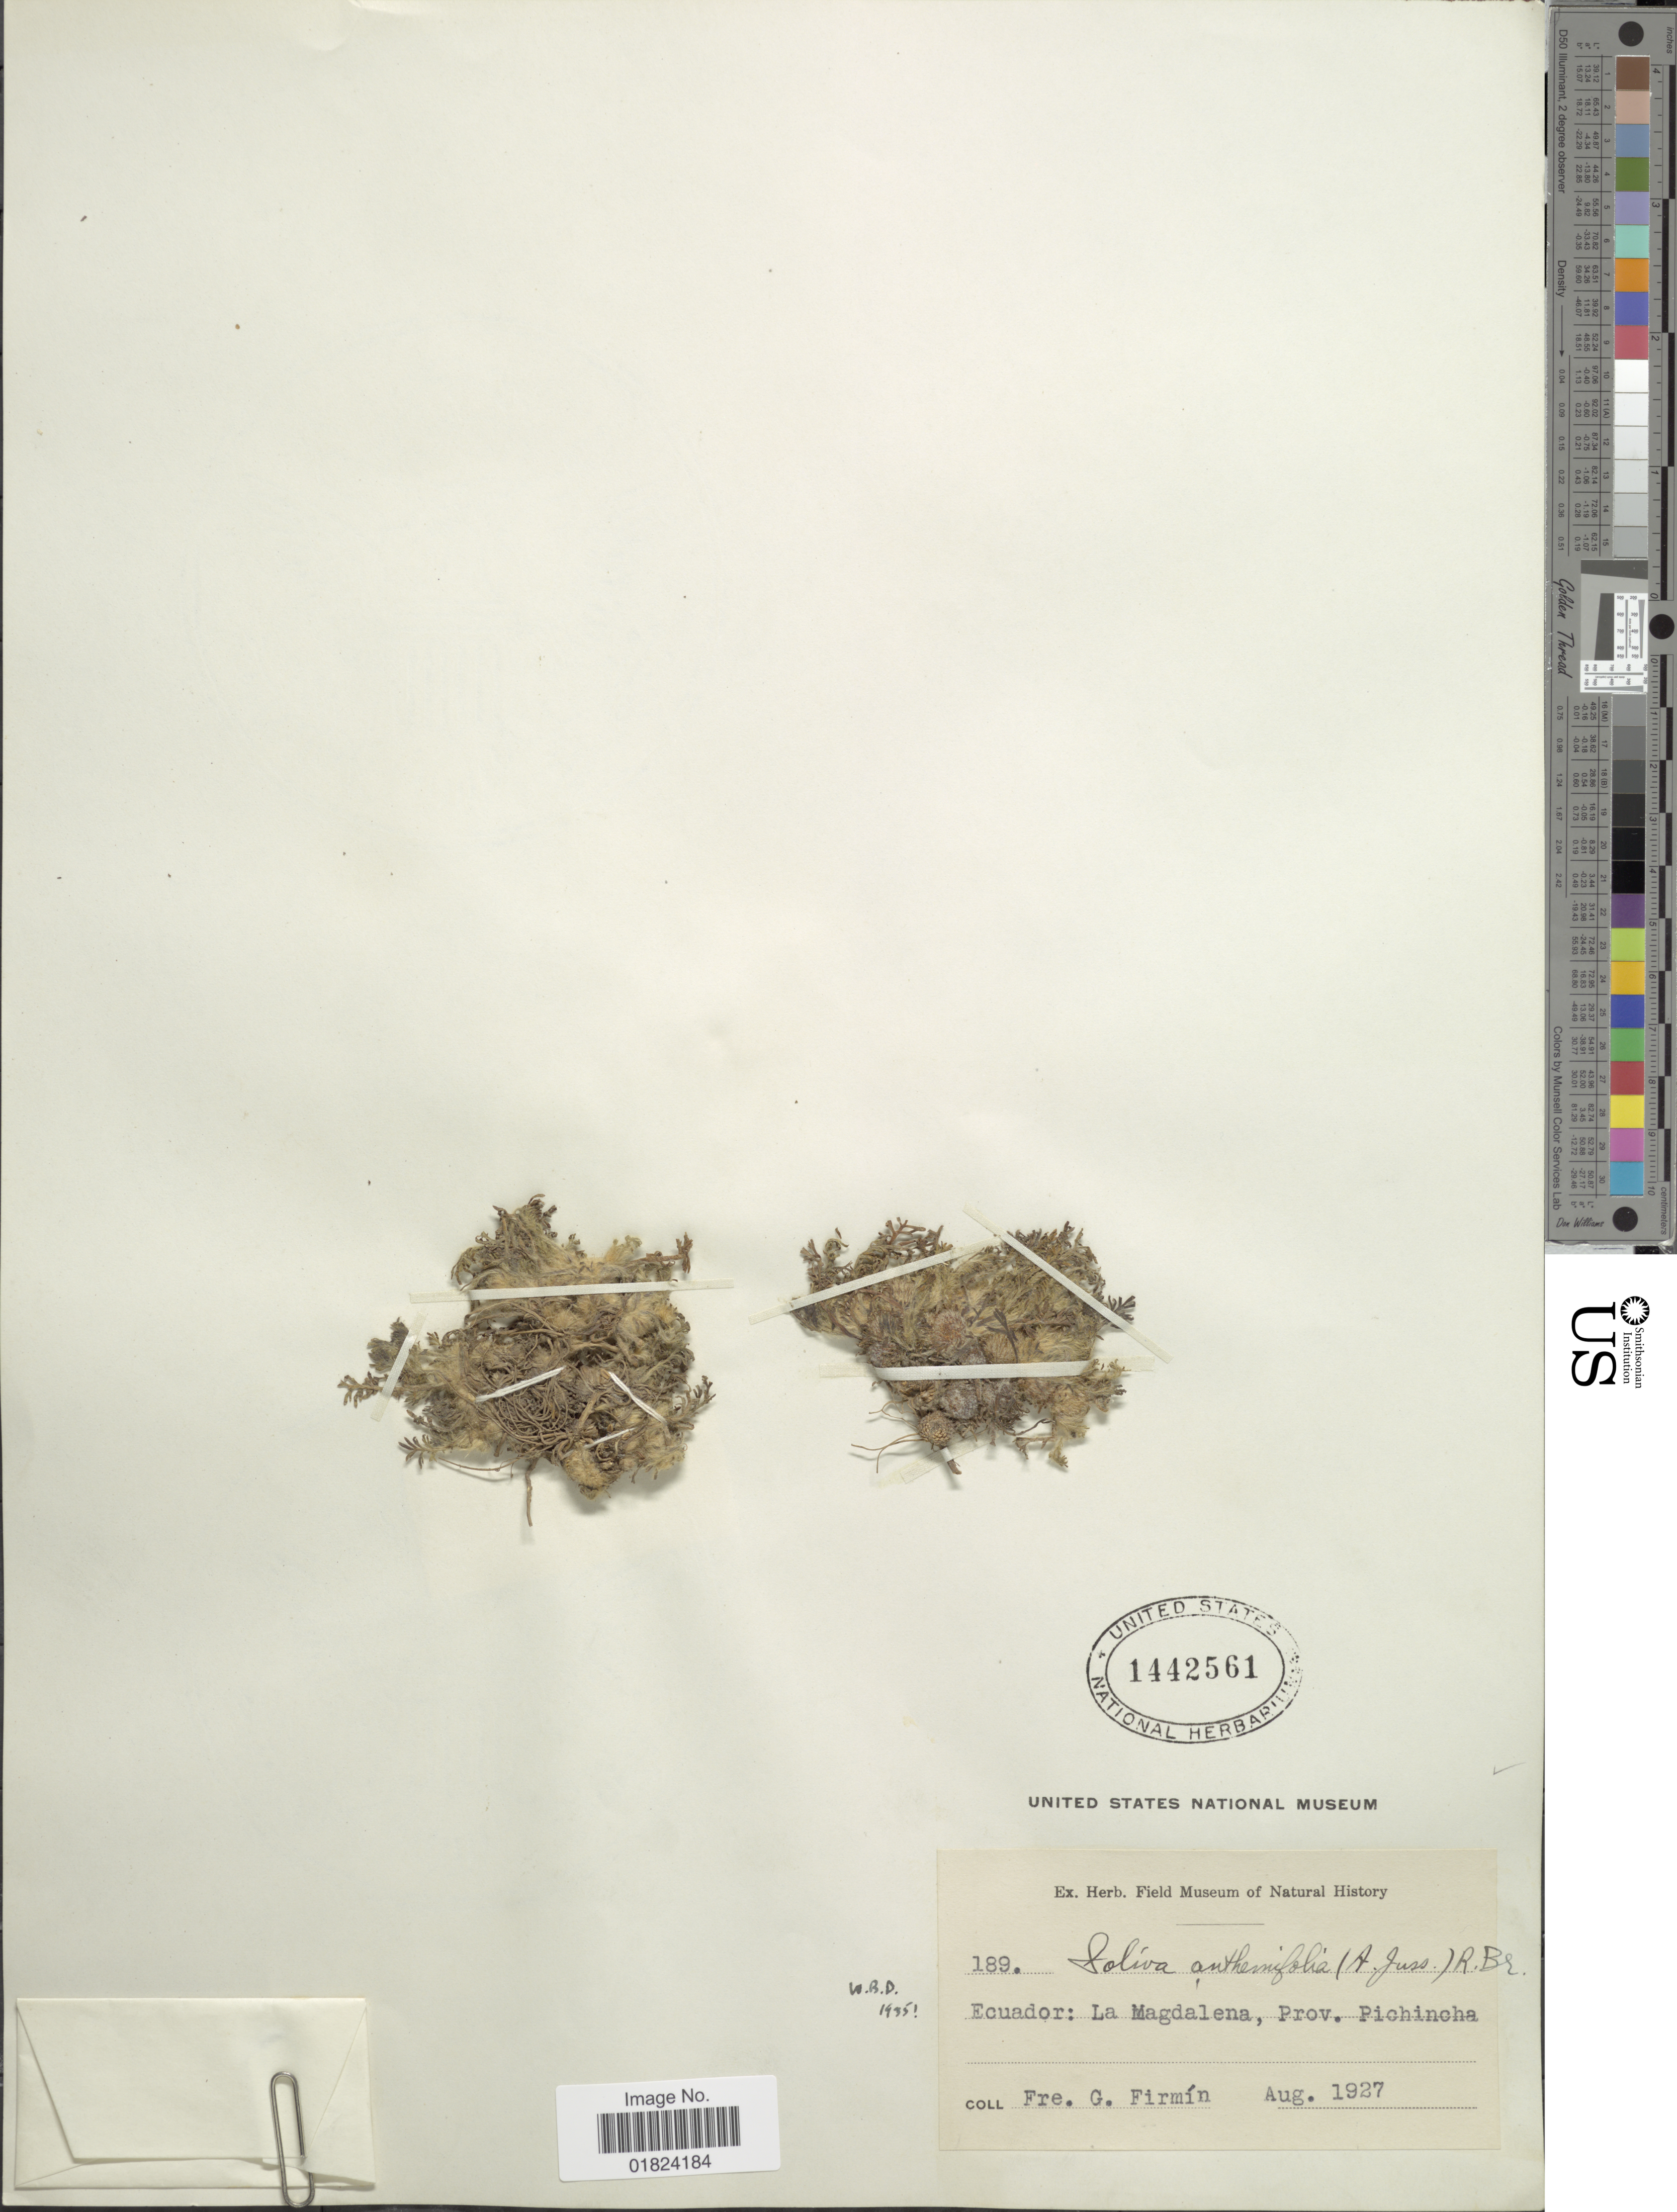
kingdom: Plantae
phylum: Tracheophyta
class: Magnoliopsida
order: Asterales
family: Asteraceae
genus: Soliva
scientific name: Soliva anthemifolia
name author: (Juss.) Sweet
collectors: F. Firmin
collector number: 189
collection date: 1927-08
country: Ecuador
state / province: Pichincha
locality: La Magdalena.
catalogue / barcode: US 1442561